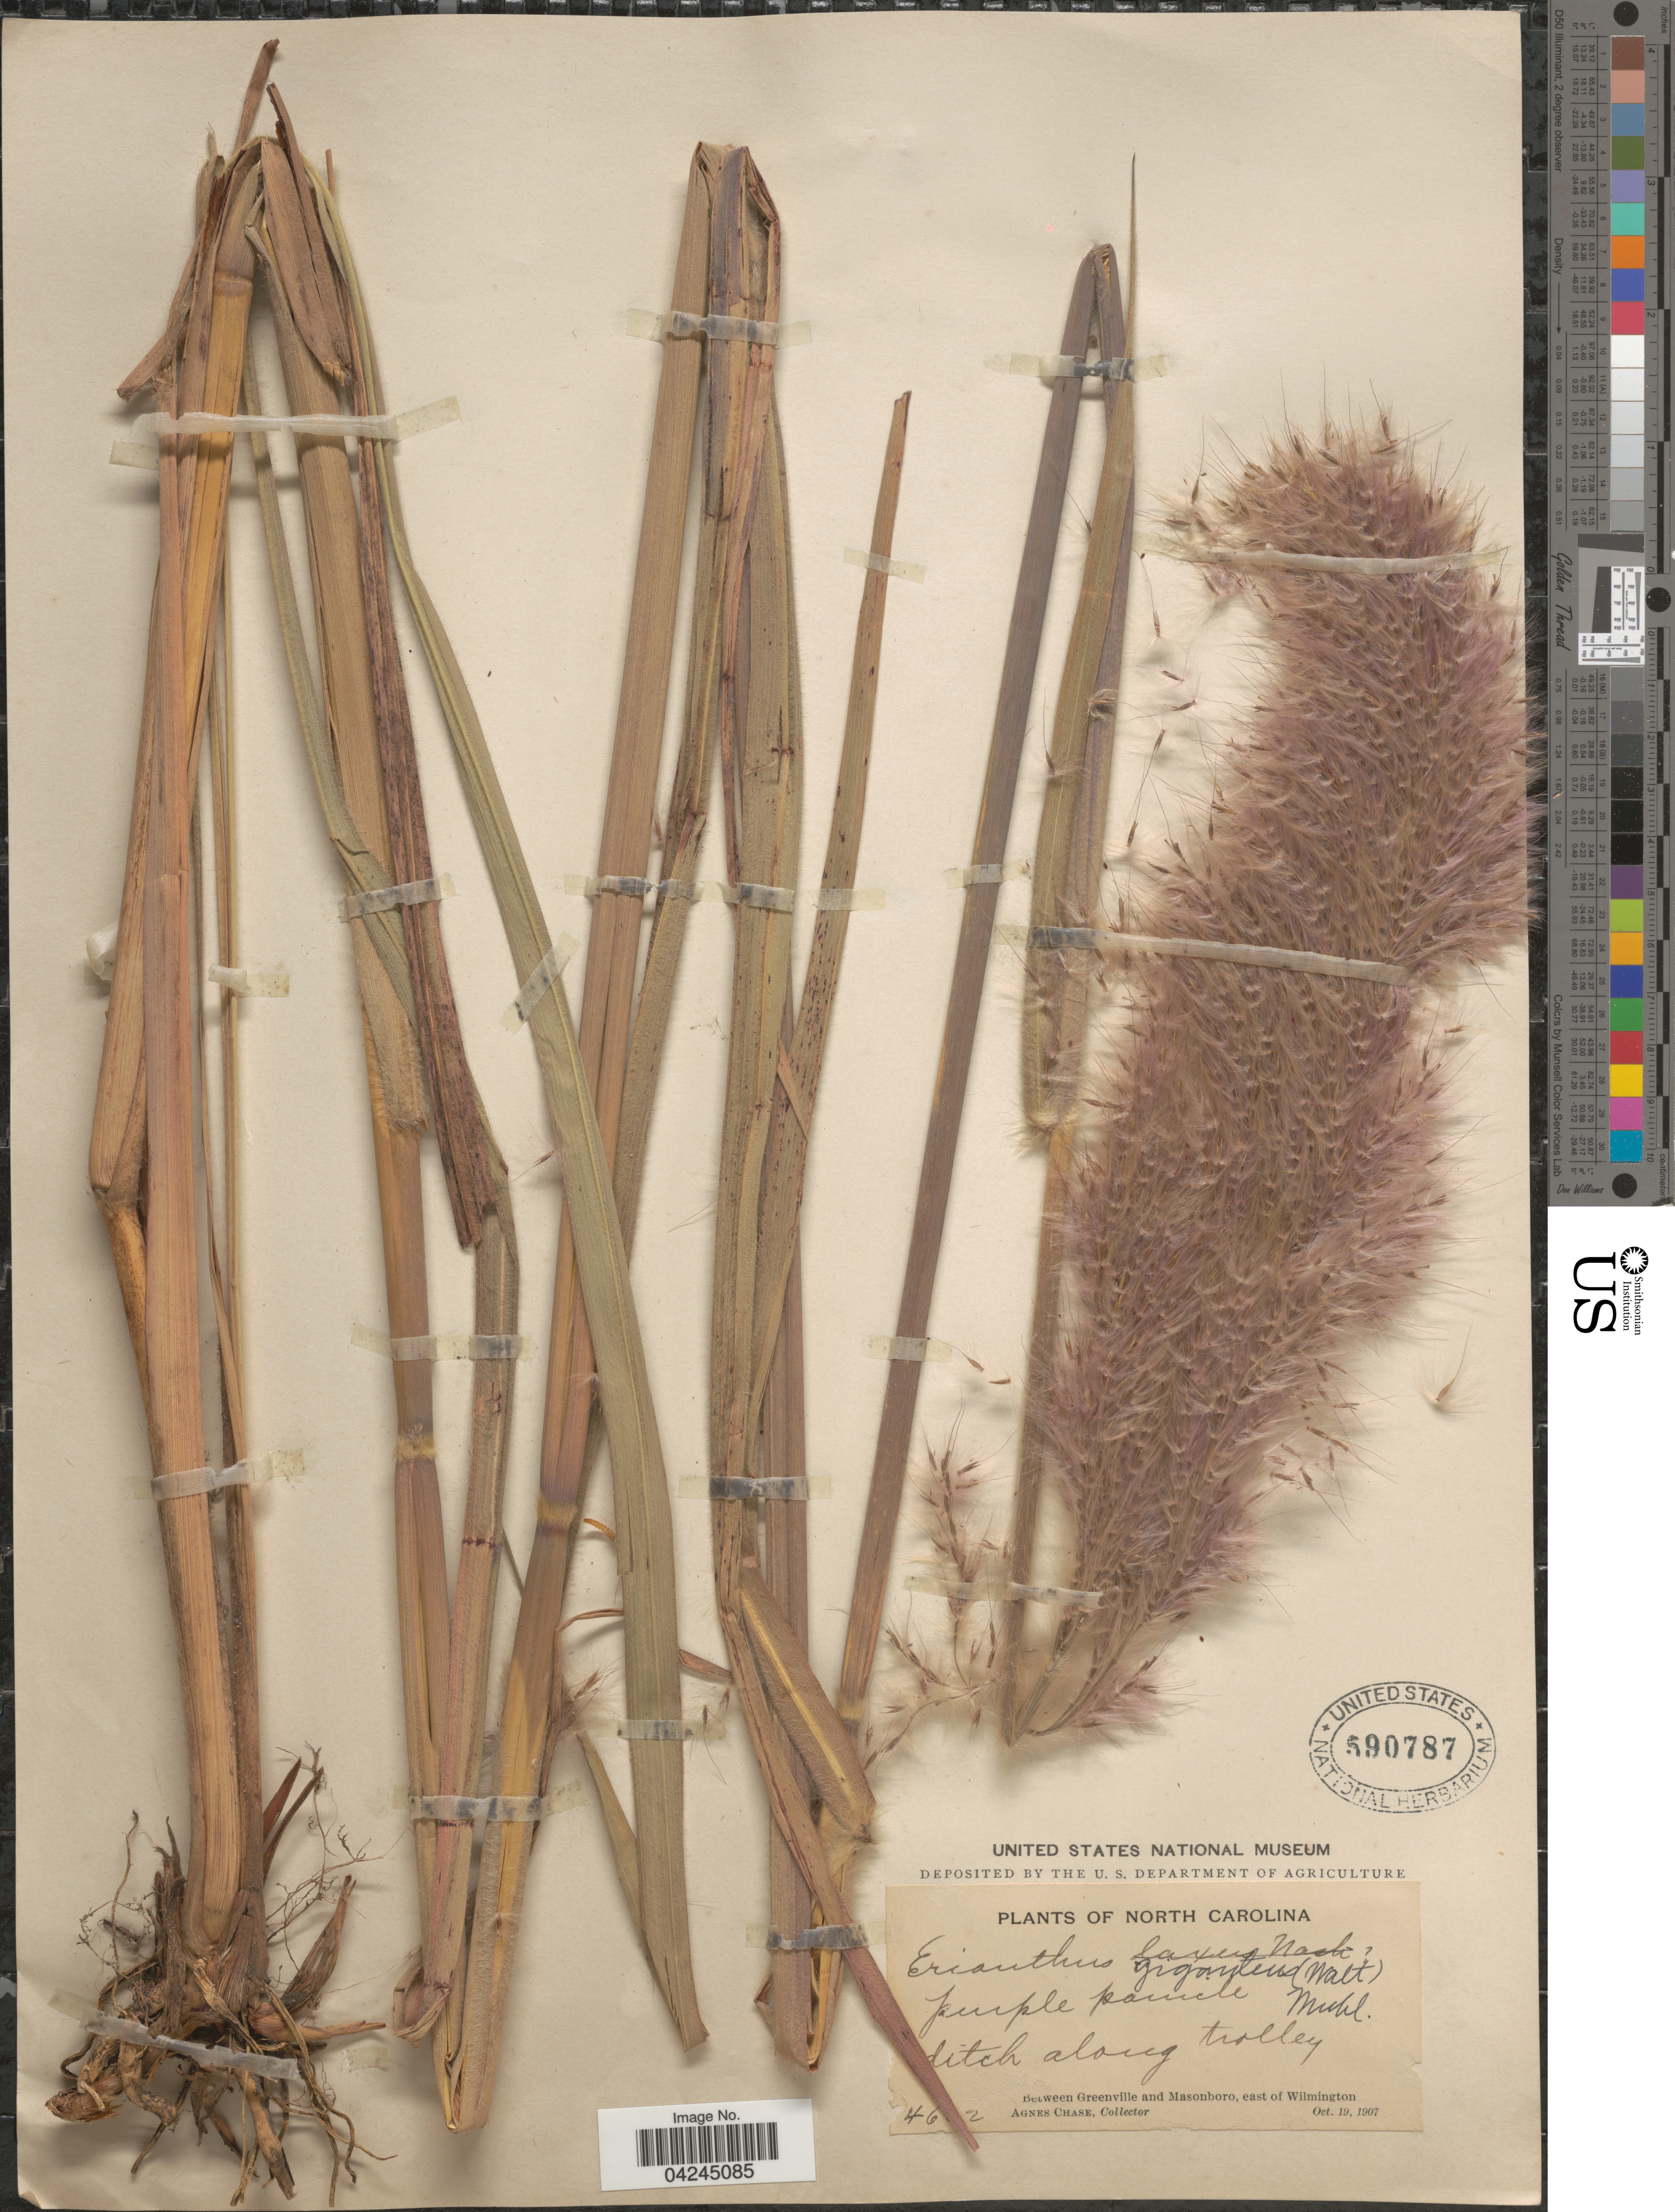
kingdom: Plantae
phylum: Tracheophyta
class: Liliopsida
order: Poales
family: Poaceae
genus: Erianthus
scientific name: Erianthus giganteus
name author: (Walter) P. Beauv.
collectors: A. Chase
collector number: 46!2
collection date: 1907-10-19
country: United States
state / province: North Carolina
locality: Between Greenville and Masonboro, east of Wilmington.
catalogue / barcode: US 590787